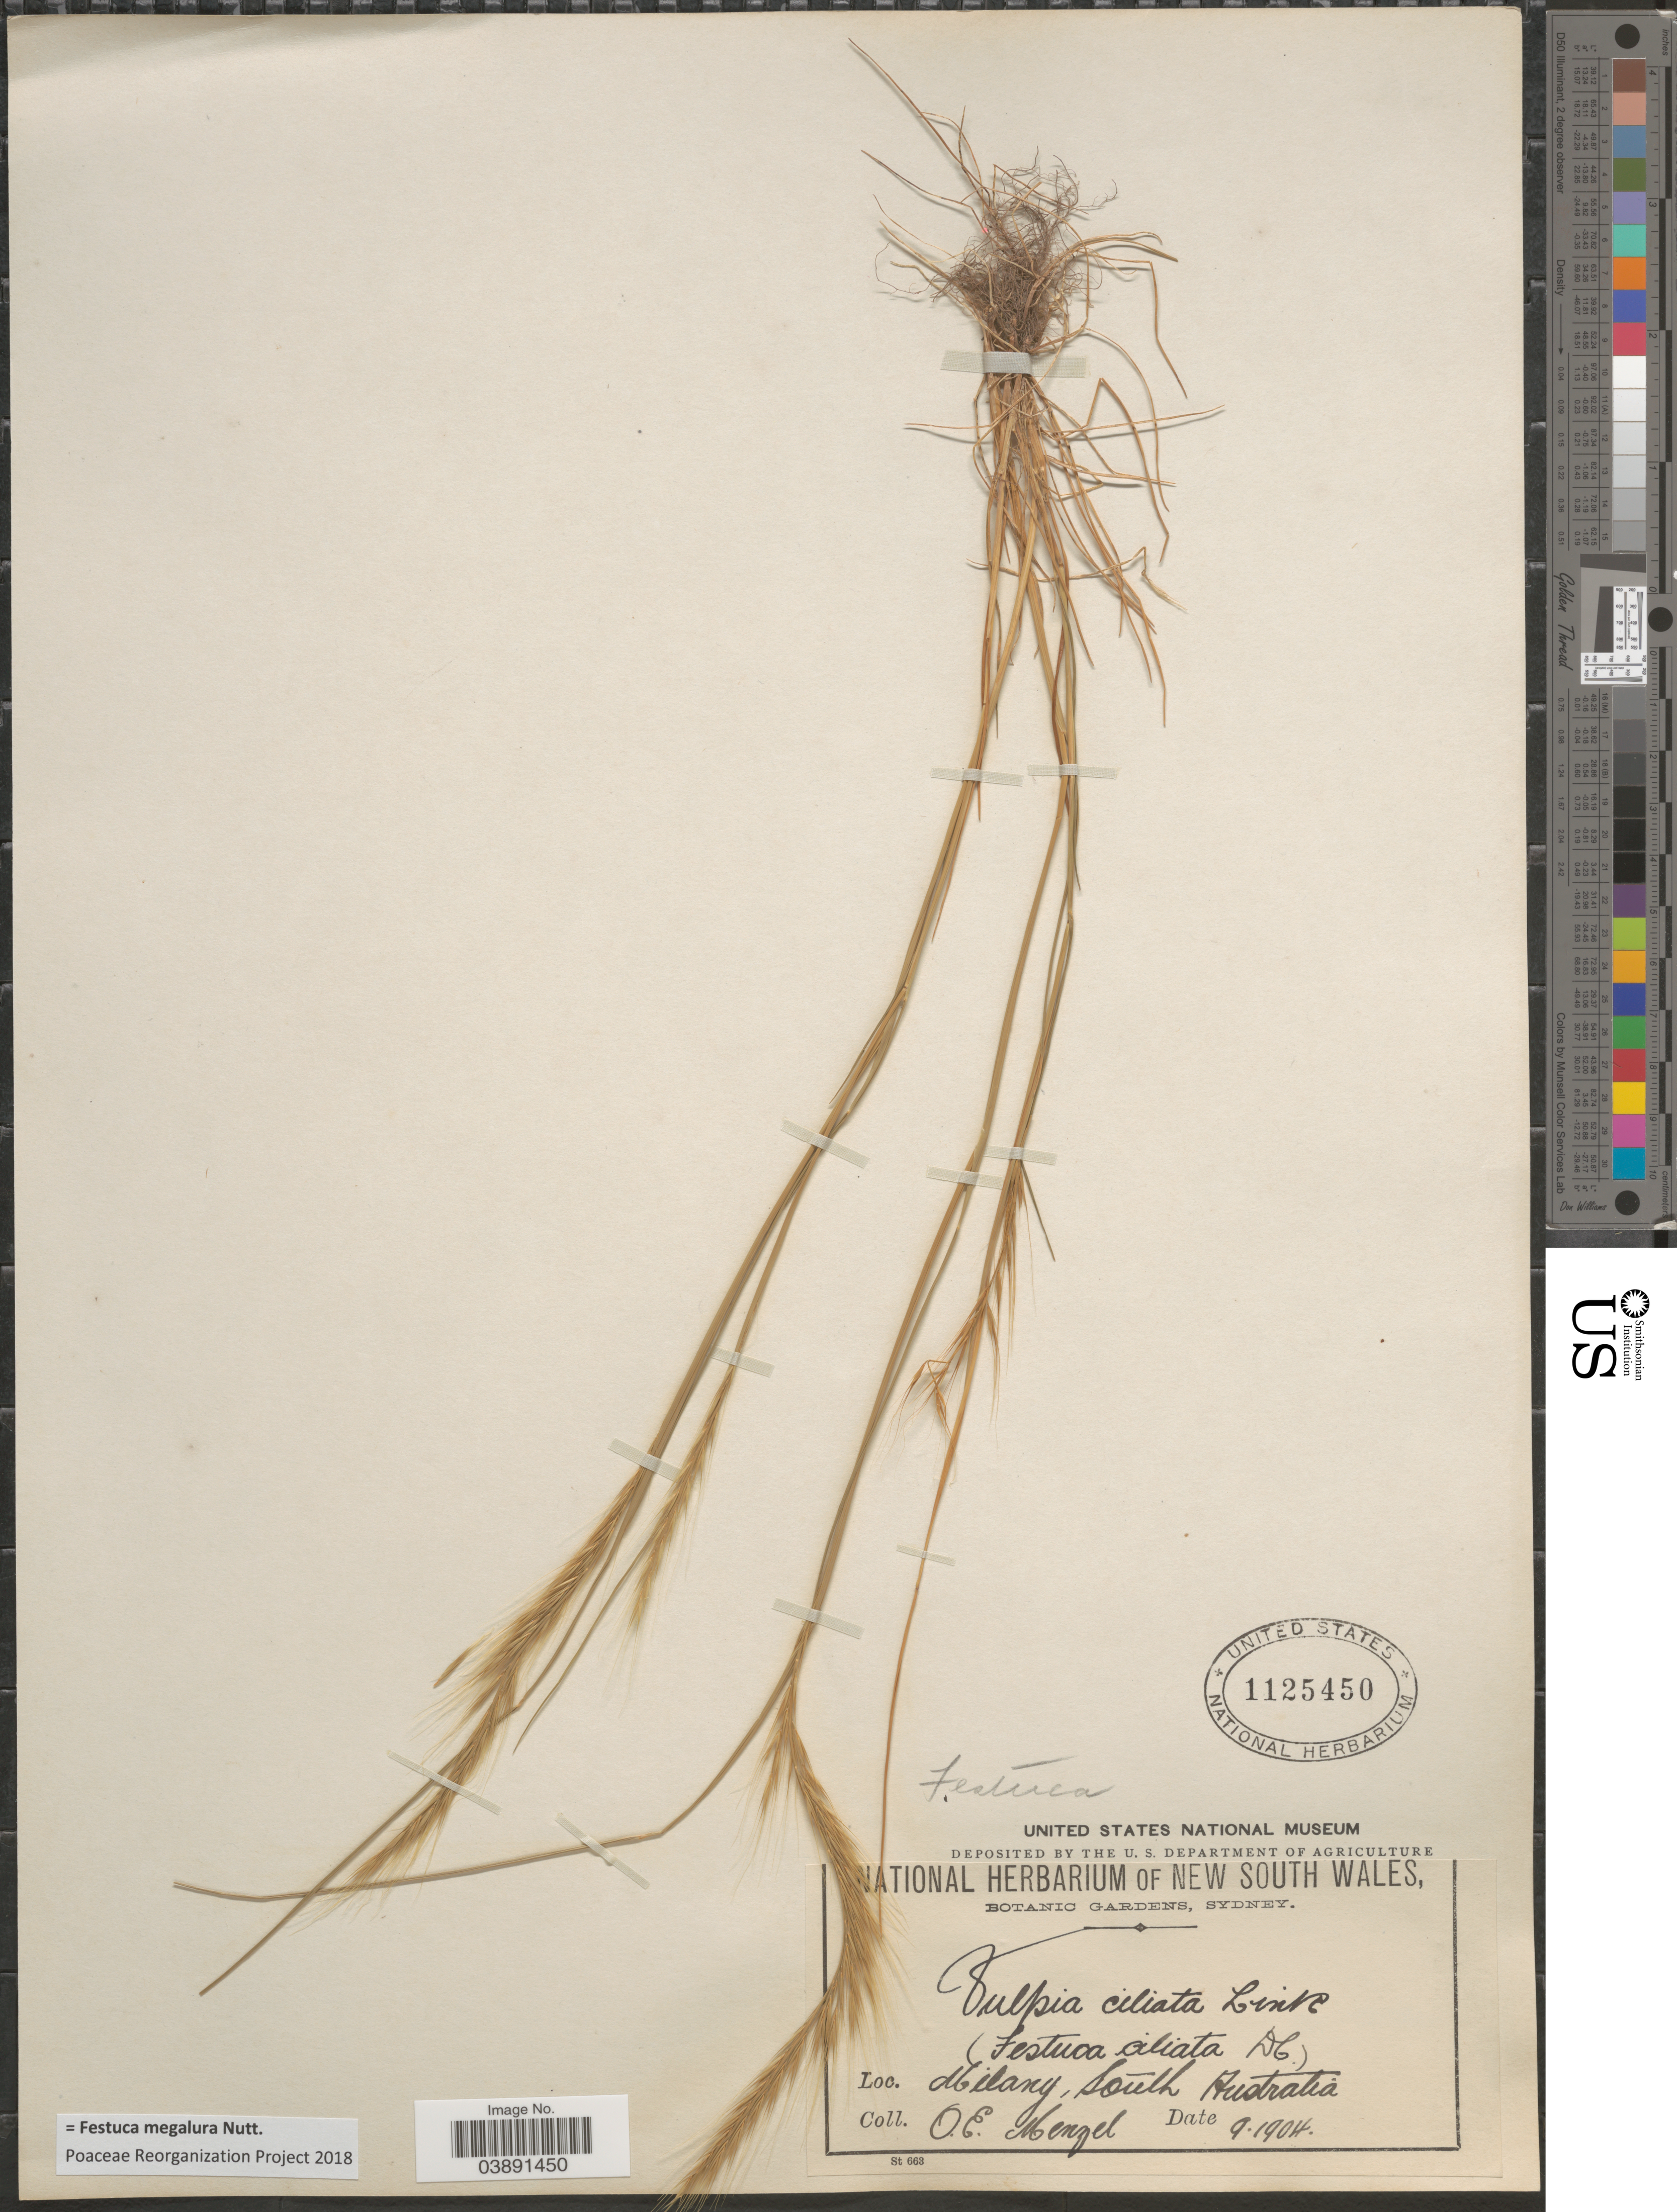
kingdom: Plantae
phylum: Tracheophyta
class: Liliopsida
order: Poales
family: Poaceae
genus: Festuca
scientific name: Festuca megalura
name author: Nutt.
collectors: O. Menzel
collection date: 1904-09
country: Australia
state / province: South Australia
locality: Milany.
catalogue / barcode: US 1125450